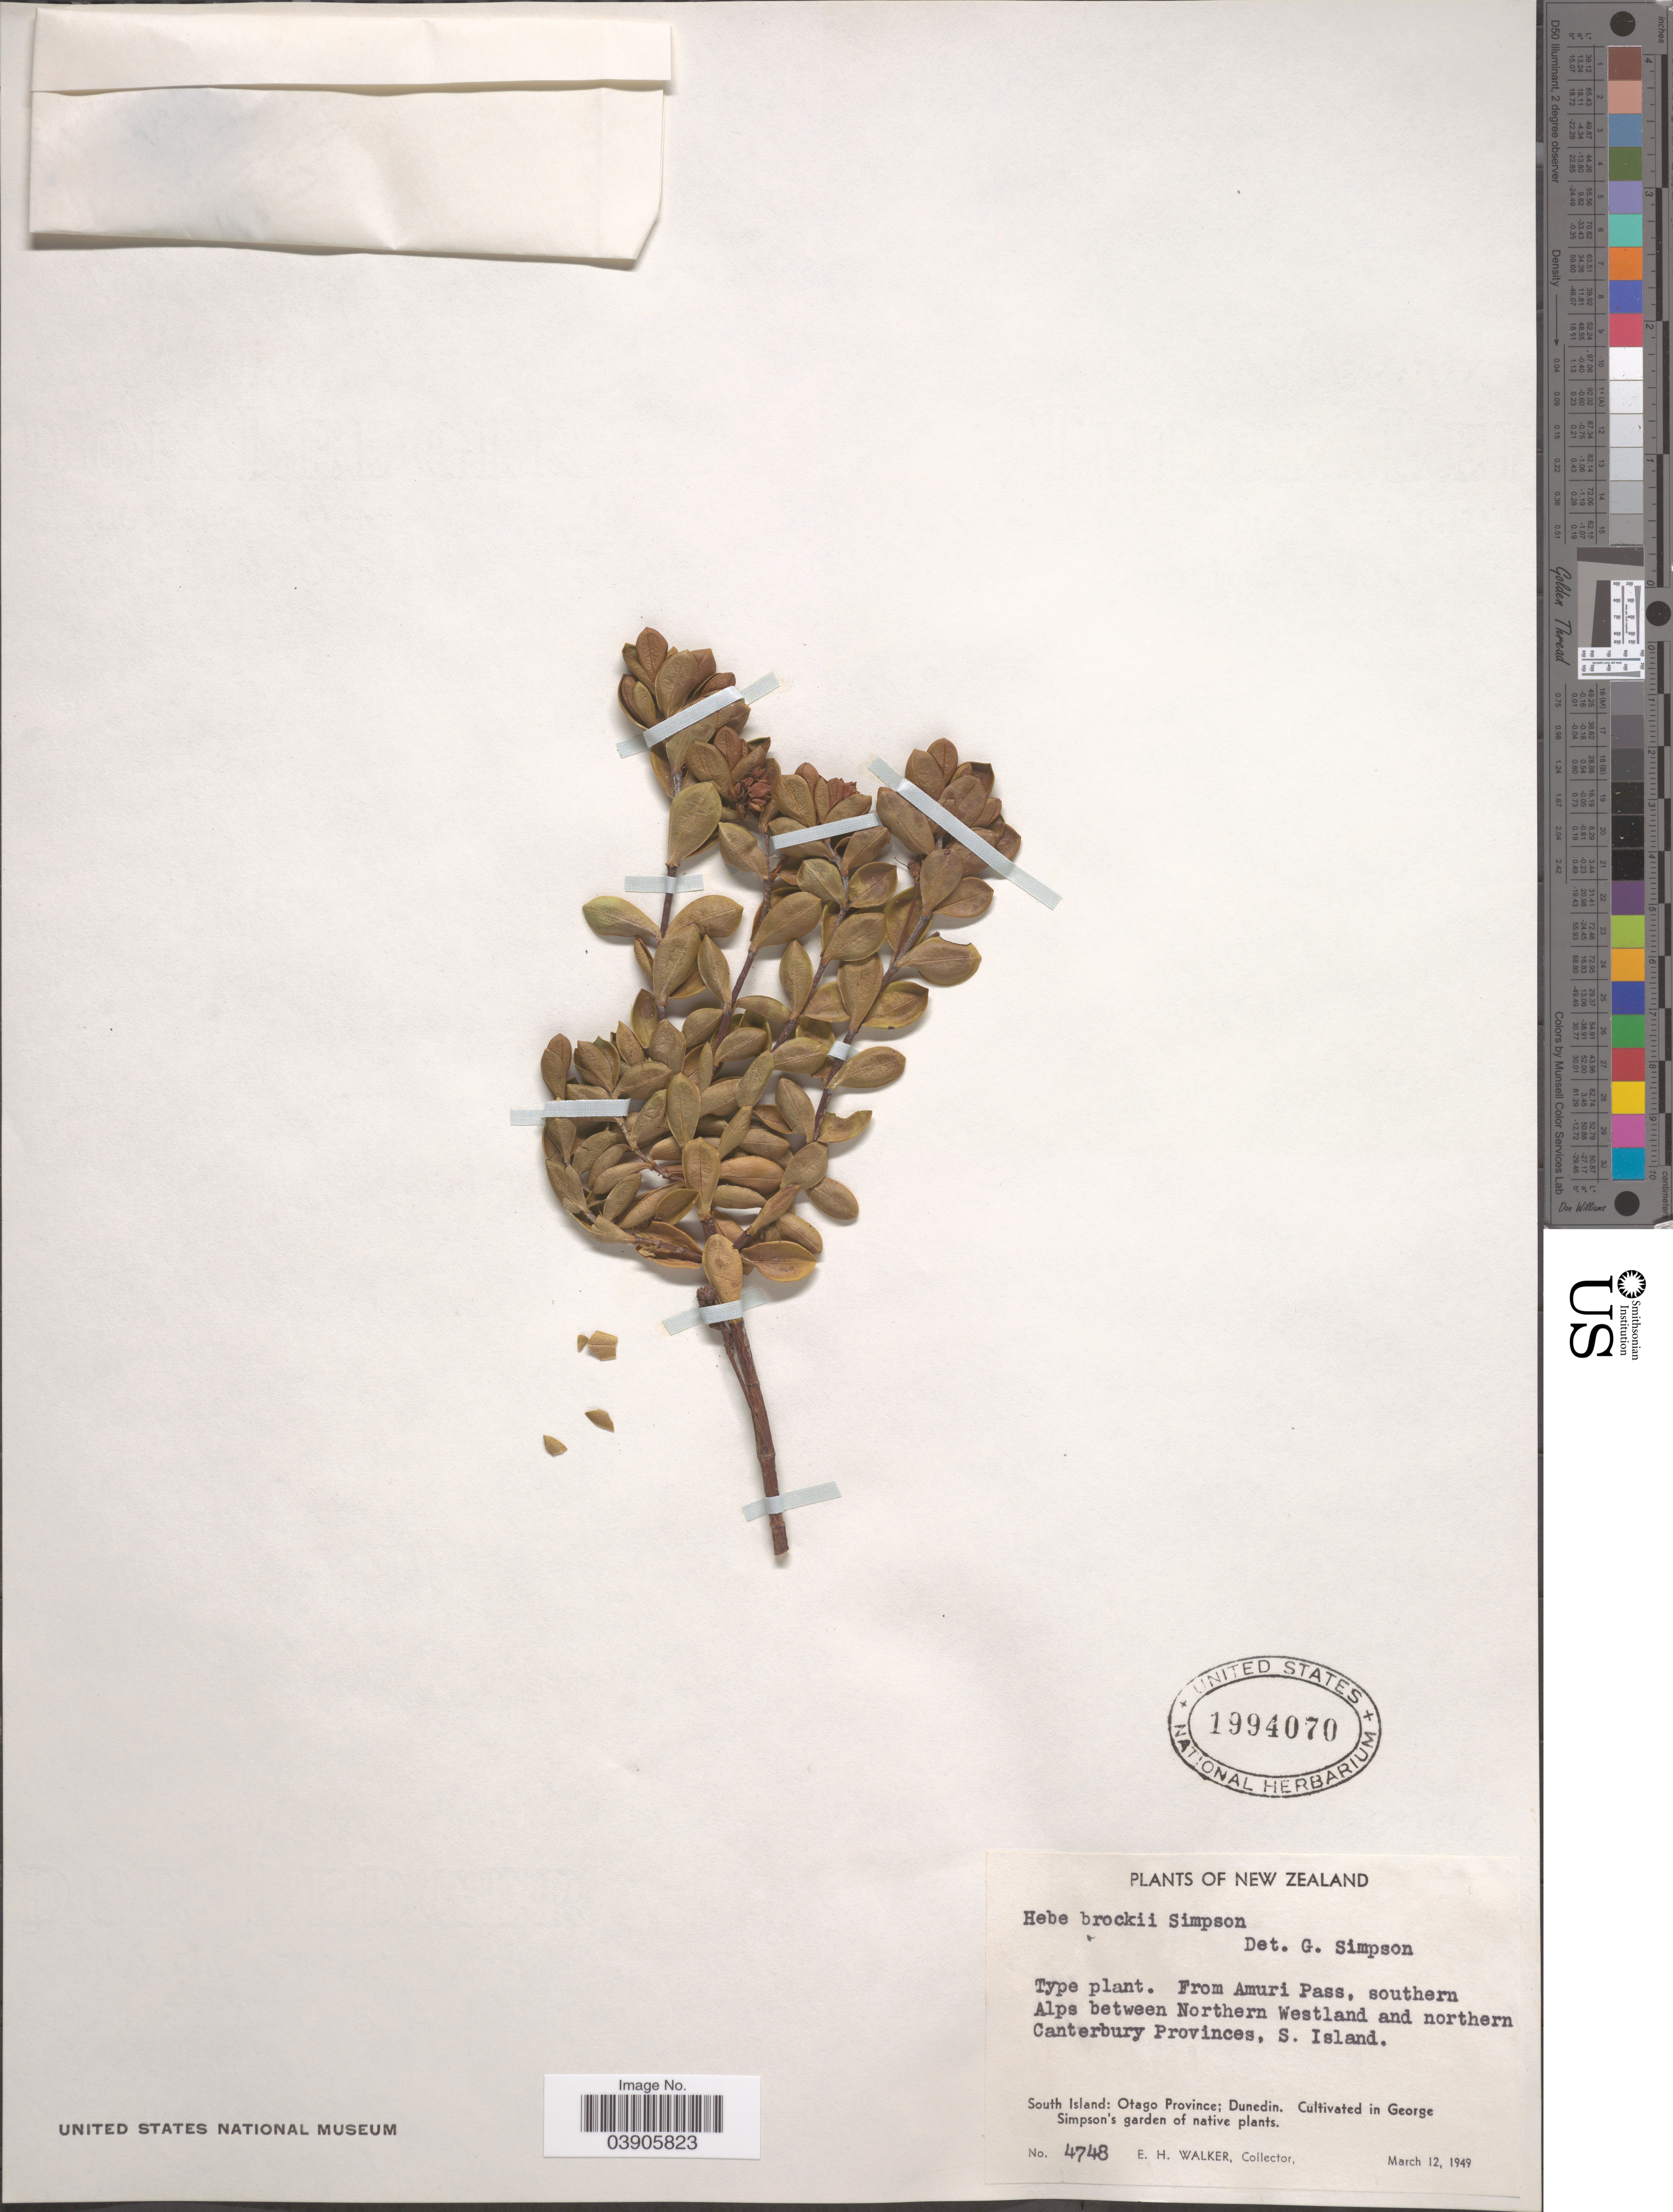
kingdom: Plantae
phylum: Tracheophyta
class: Magnoliopsida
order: Lamiales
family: Plantaginaceae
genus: Hebe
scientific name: Hebe brockiei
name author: G. Simpson & J.S. Thomson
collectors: E. H. Walker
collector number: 4748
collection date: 1949-03-12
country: New Zealand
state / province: Otago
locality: South Island; Dunedin. Culitivated in George Simpson's garden of native plants.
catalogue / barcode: US 1994070